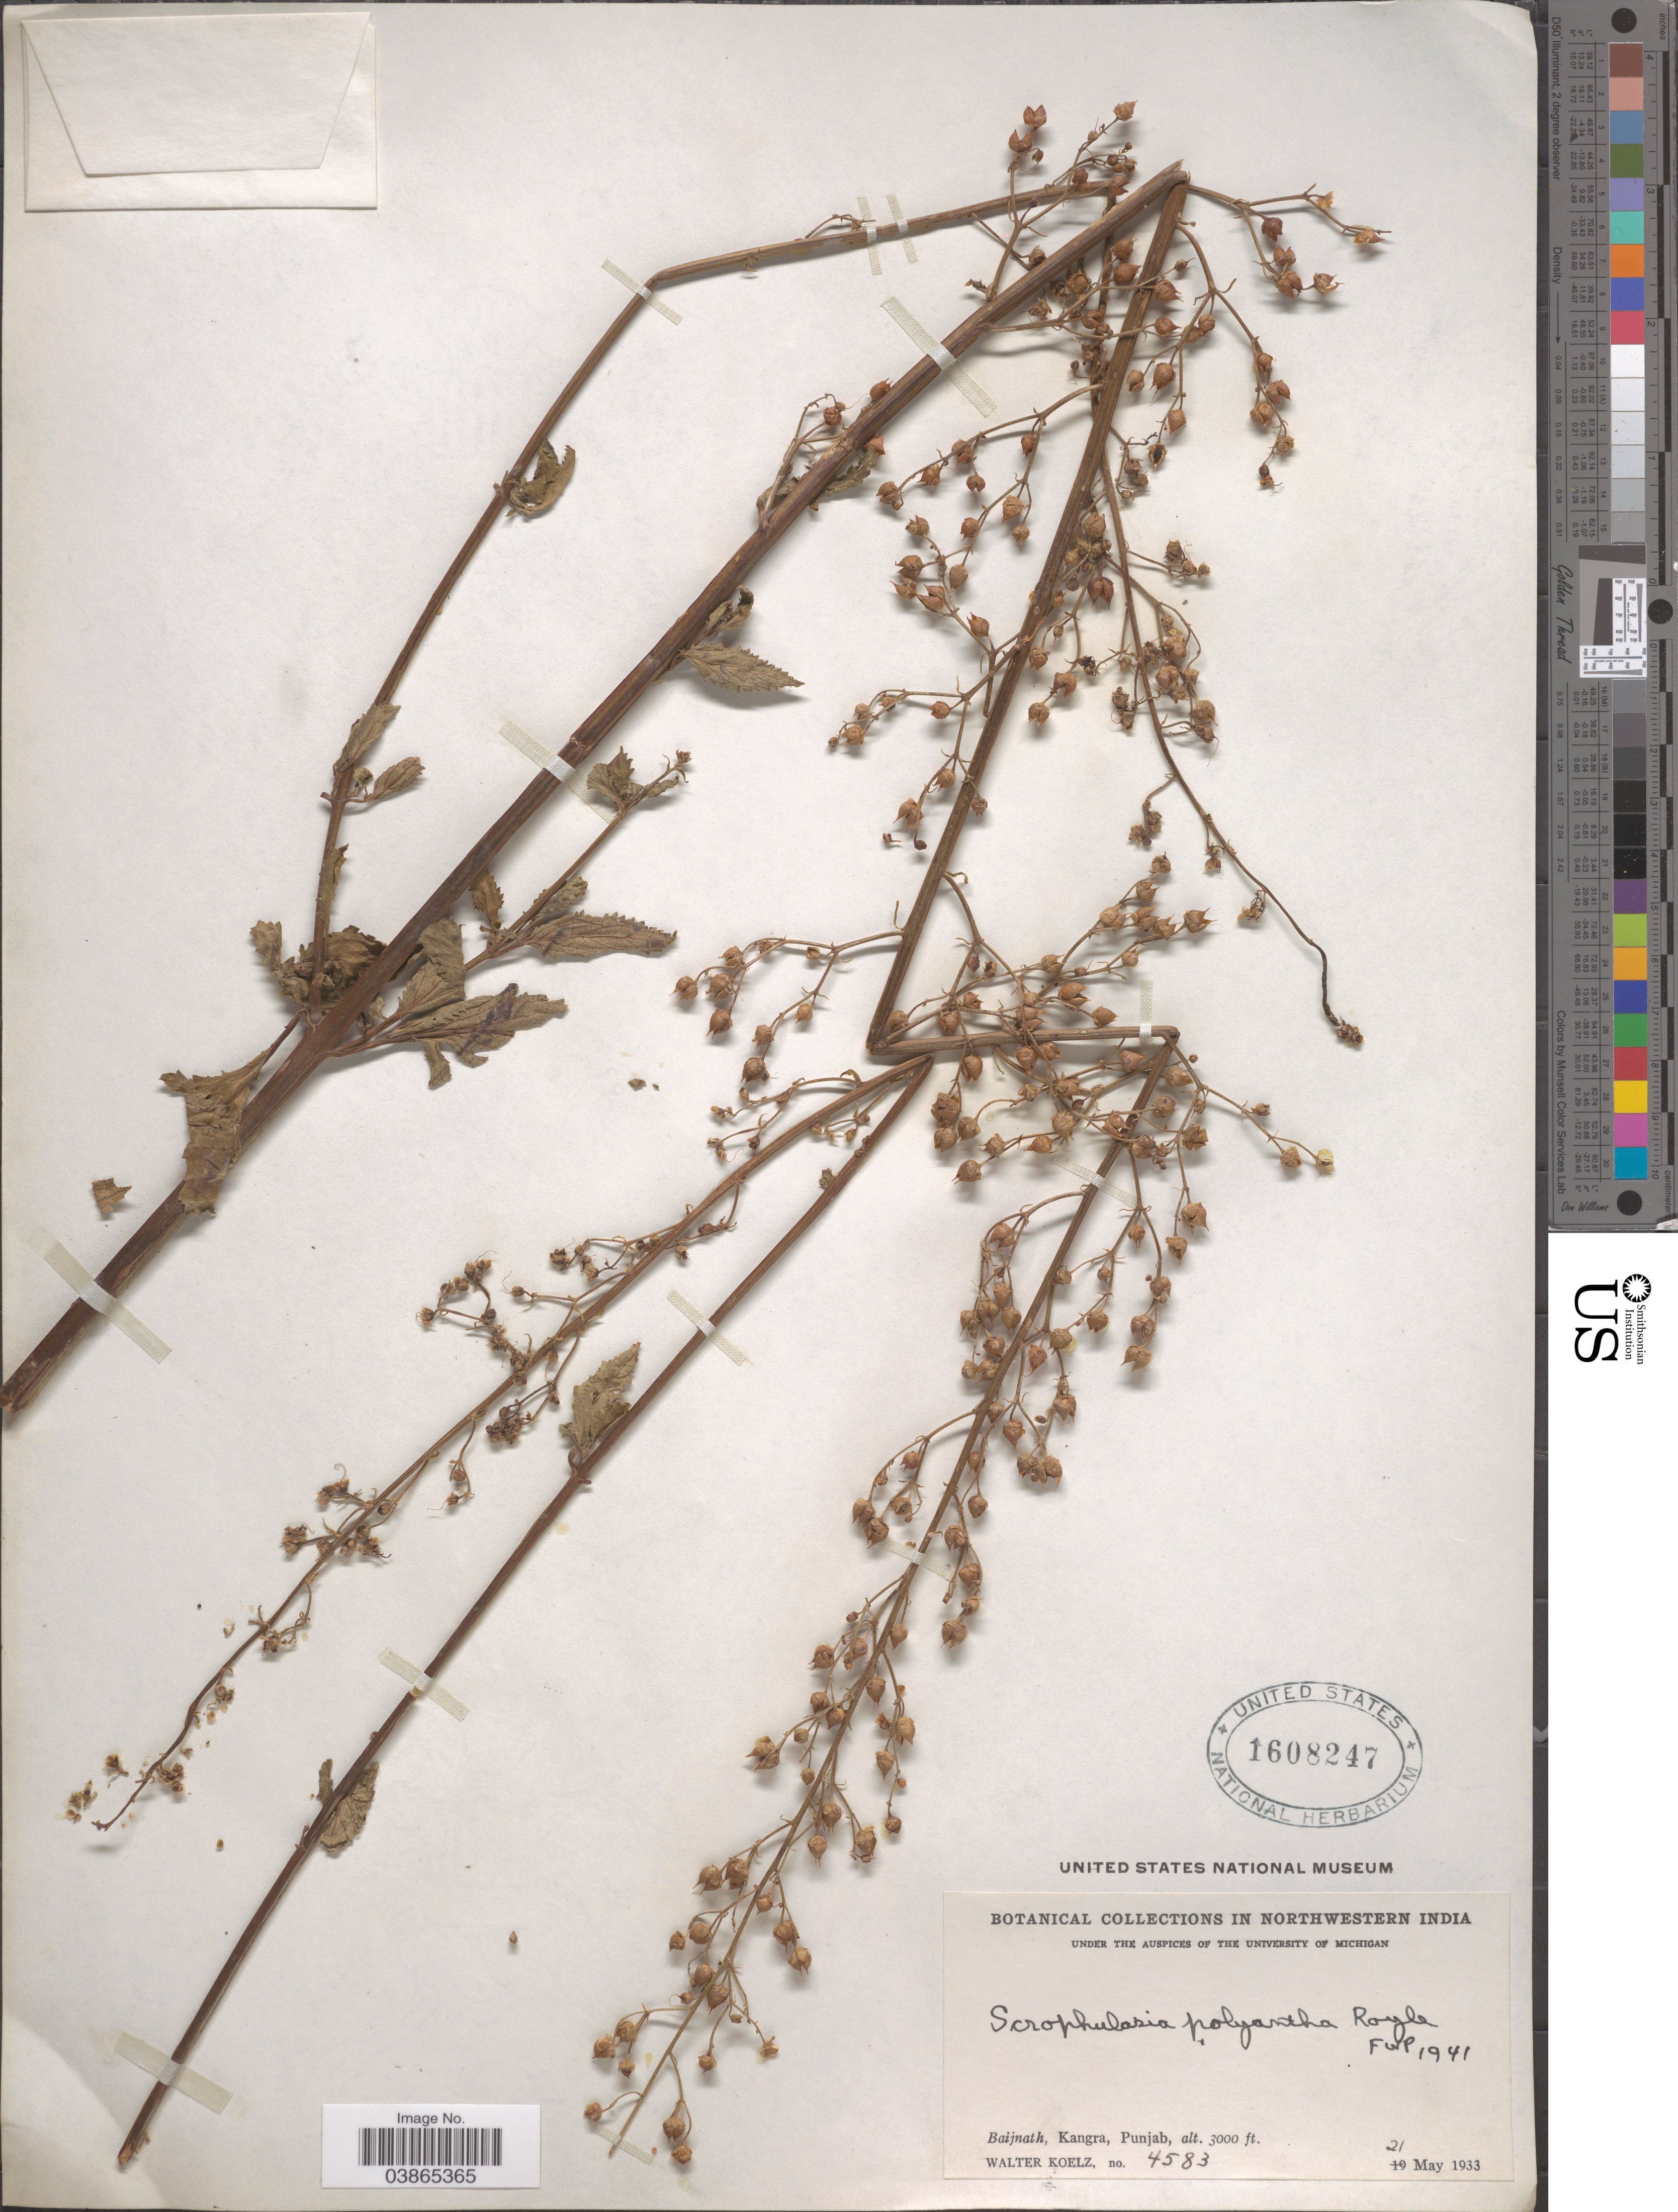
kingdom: Plantae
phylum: Tracheophyta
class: Magnoliopsida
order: Lamiales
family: Scrophulariaceae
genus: Scrophularia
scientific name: Scrophularia polyantha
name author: Royle ex Benth.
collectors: W. N. Koelz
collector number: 4583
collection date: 1933-05-21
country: India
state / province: Punjab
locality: Northwestern India. Baijnath, Kangra.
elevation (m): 914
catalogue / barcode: US 1608247